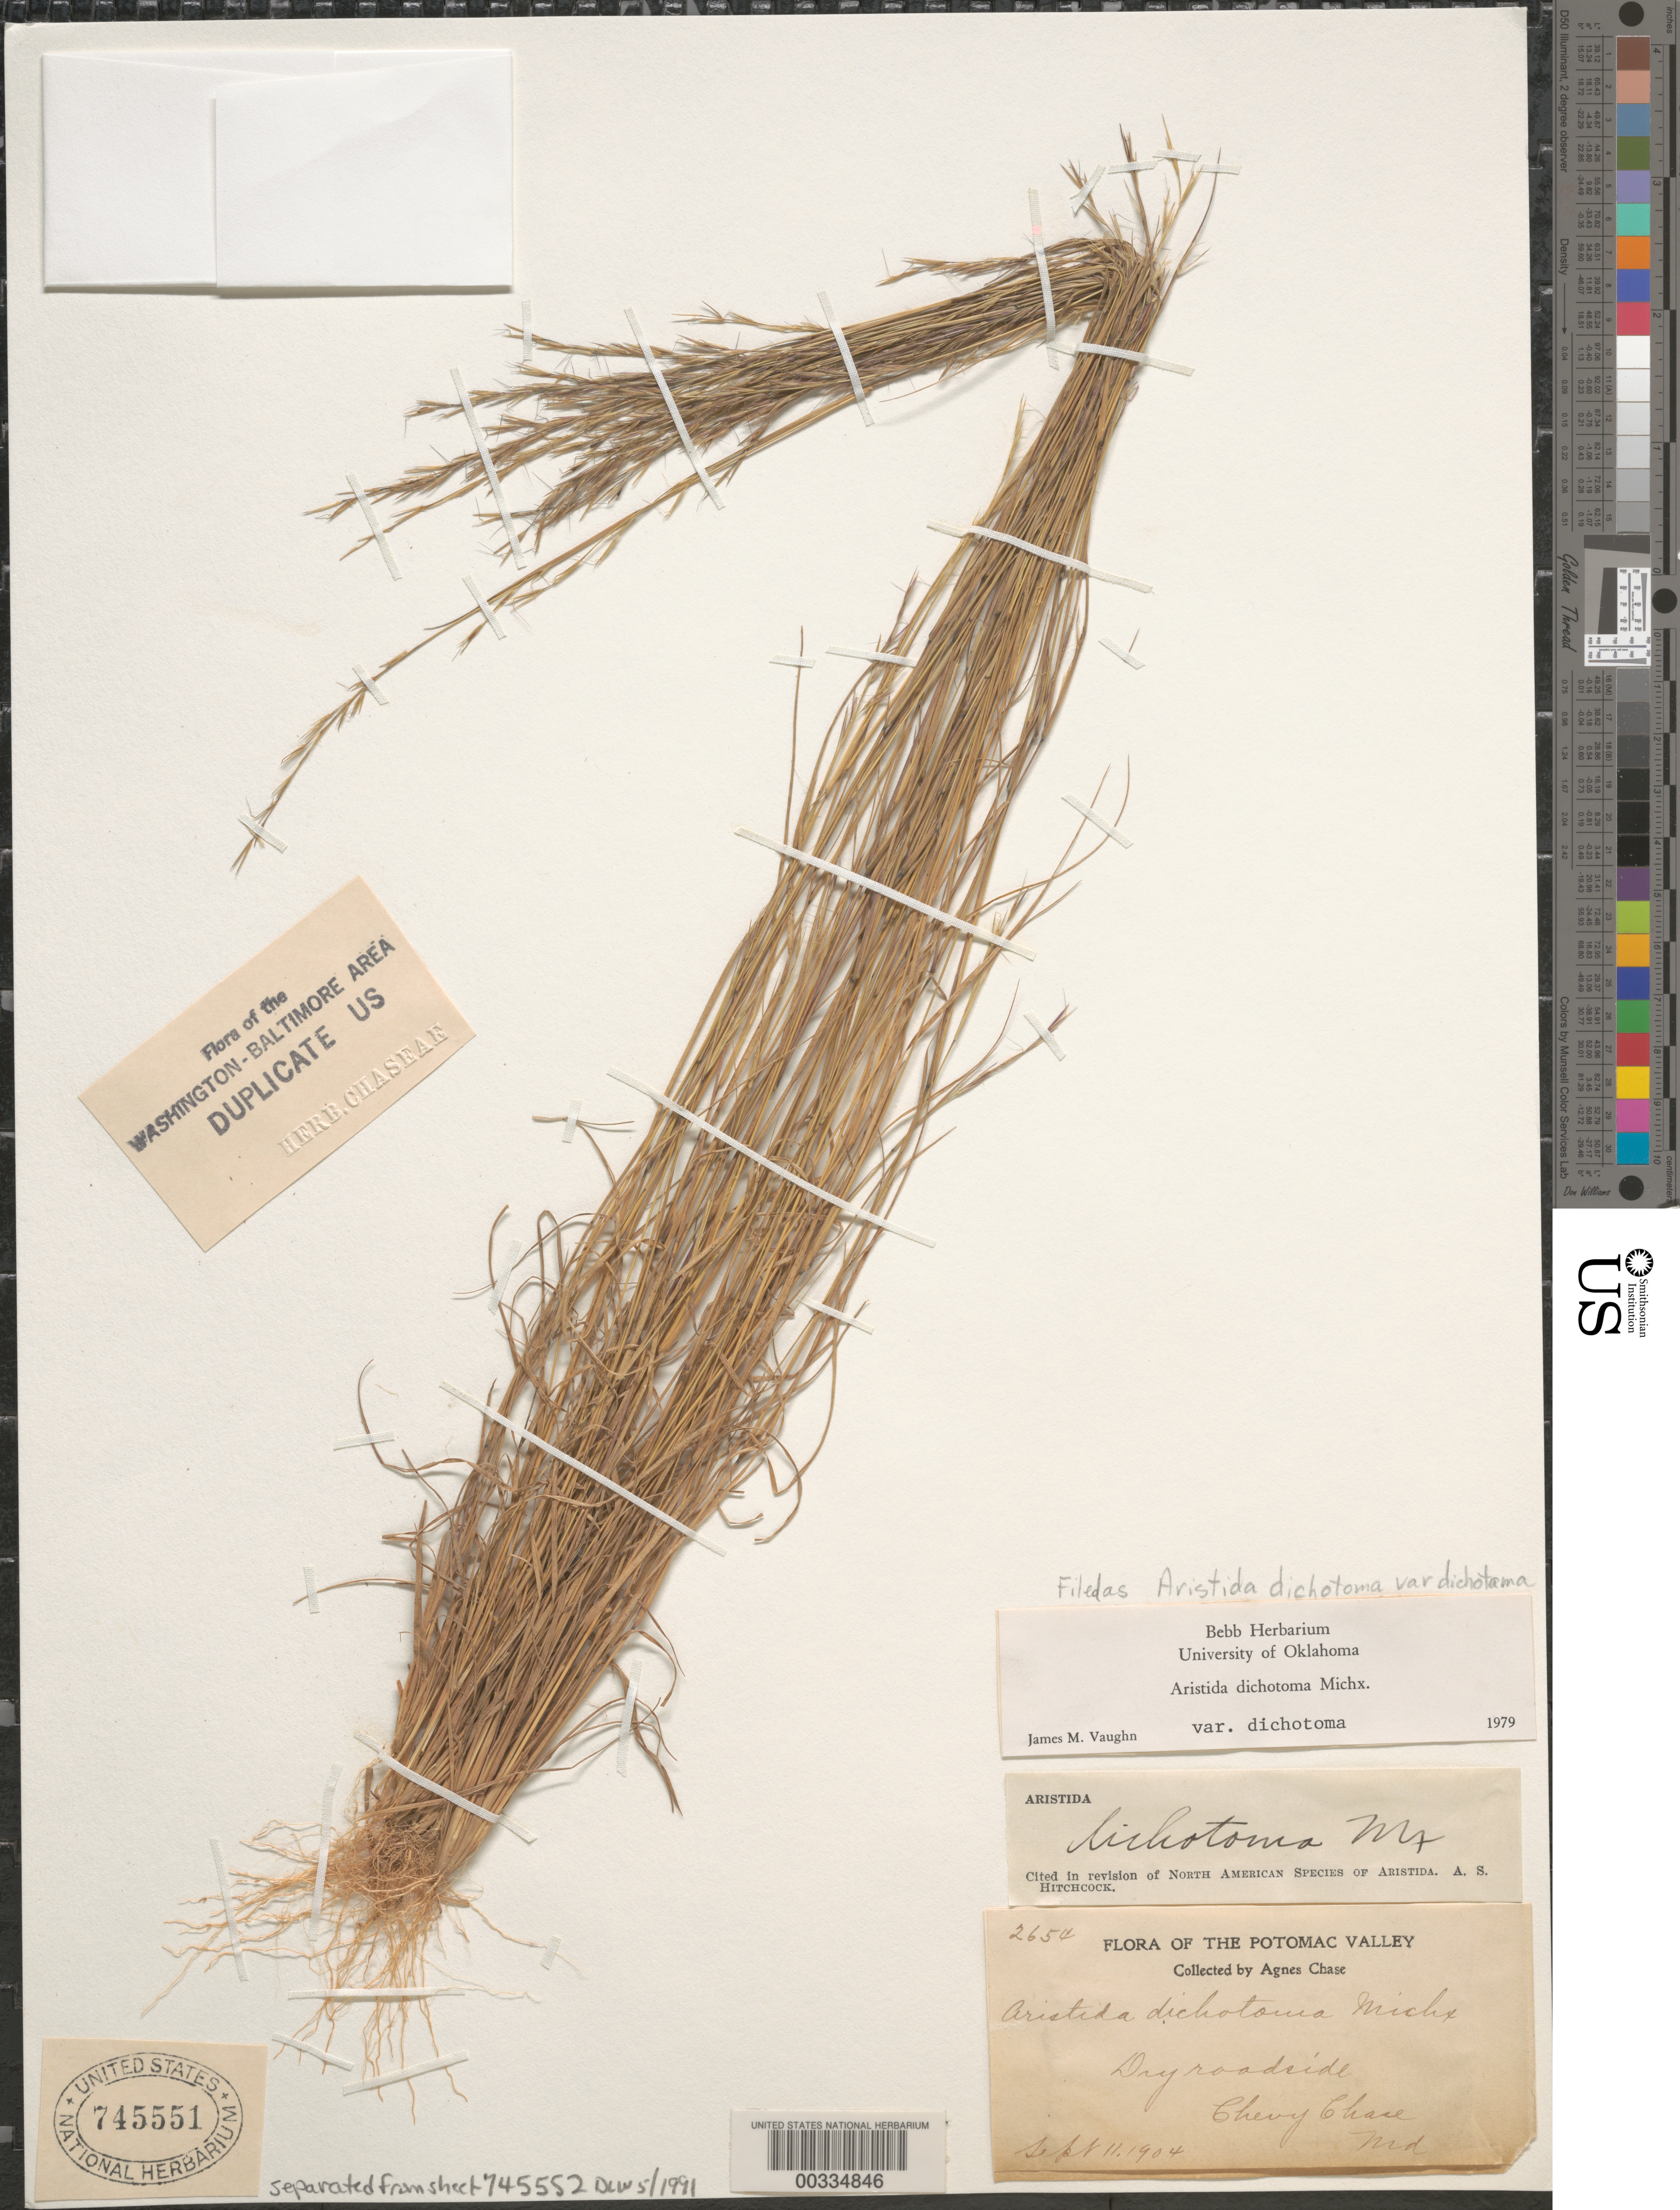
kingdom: Plantae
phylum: Tracheophyta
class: Liliopsida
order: Poales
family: Poaceae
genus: Aristida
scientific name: Aristida dichotoma var. dichotoma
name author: Michx.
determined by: Vaughn, J. M.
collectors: A. Chase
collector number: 2654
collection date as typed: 11 Sep 1904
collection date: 1904-09-11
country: United States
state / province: Maryland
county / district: Montgomery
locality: Chevy Chase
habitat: Dry roadside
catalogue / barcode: US 745551